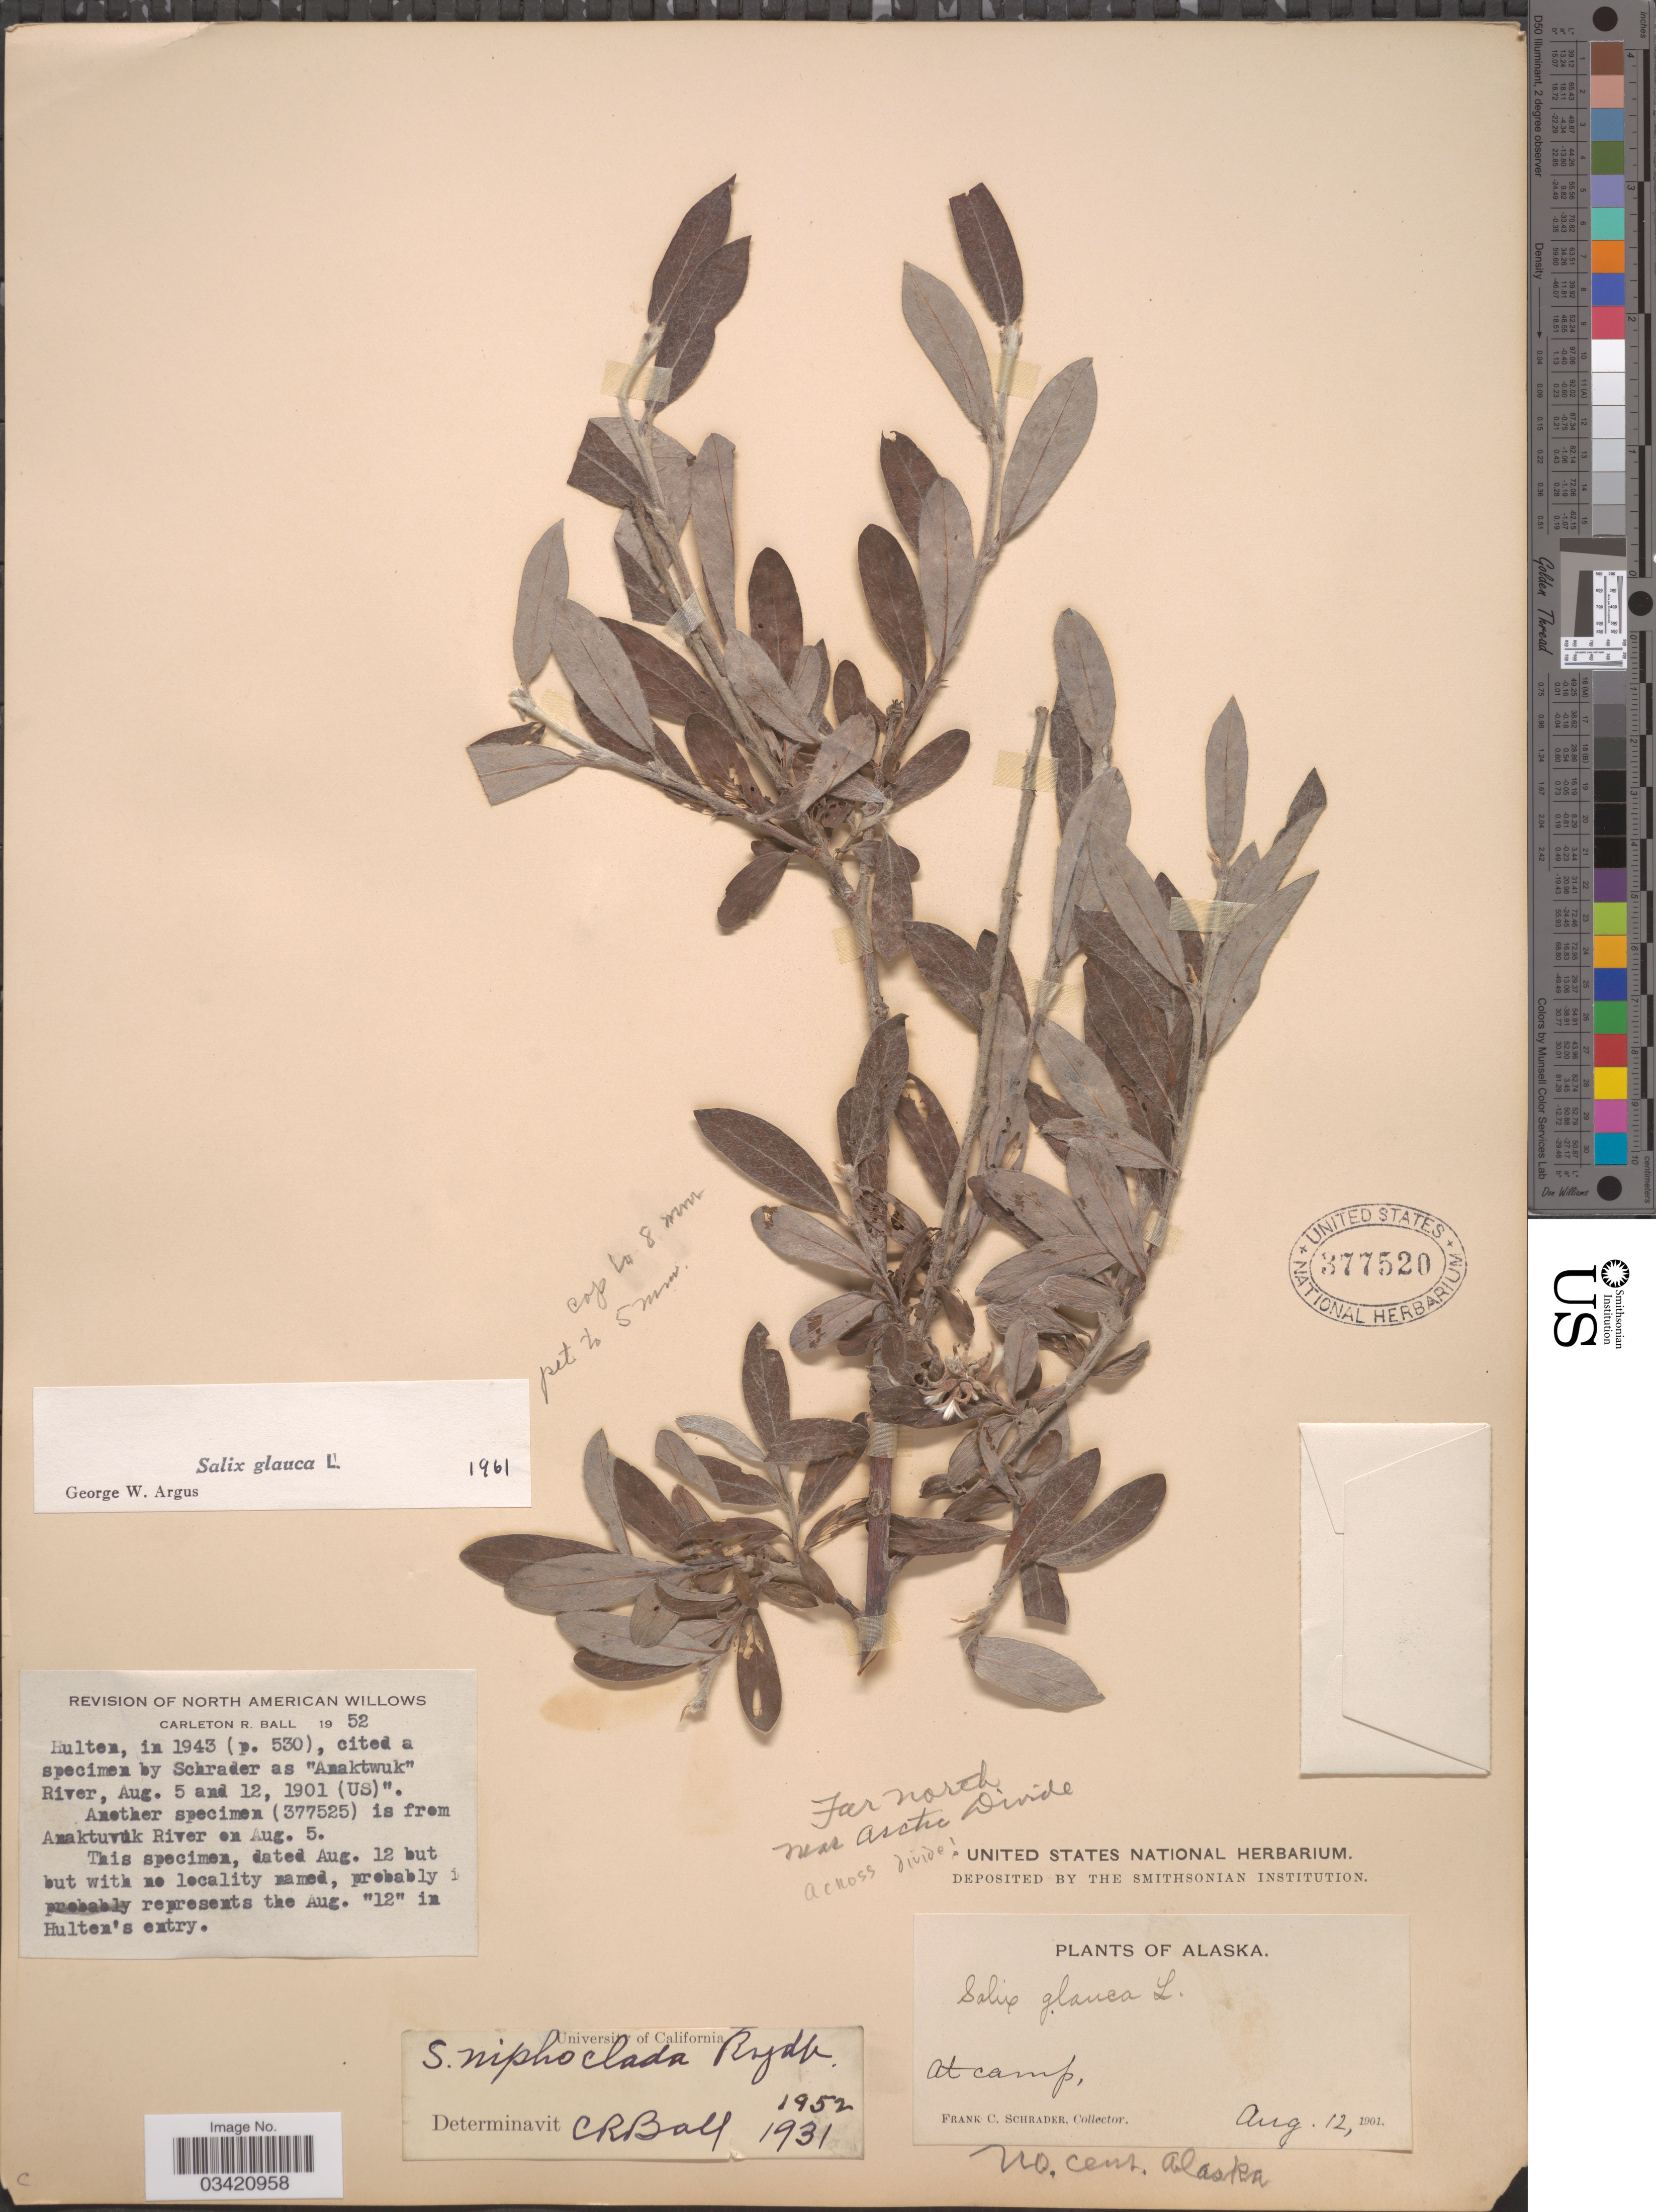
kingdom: Plantae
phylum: Tracheophyta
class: Magnoliopsida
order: Malpighiales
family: Salicaceae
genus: Salix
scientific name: Salix glauca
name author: L.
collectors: F. C. Schrader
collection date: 1901-08-12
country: United States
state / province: Alaska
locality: At camp. Far north near Arctic Divide. Across Divide.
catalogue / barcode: US 377520